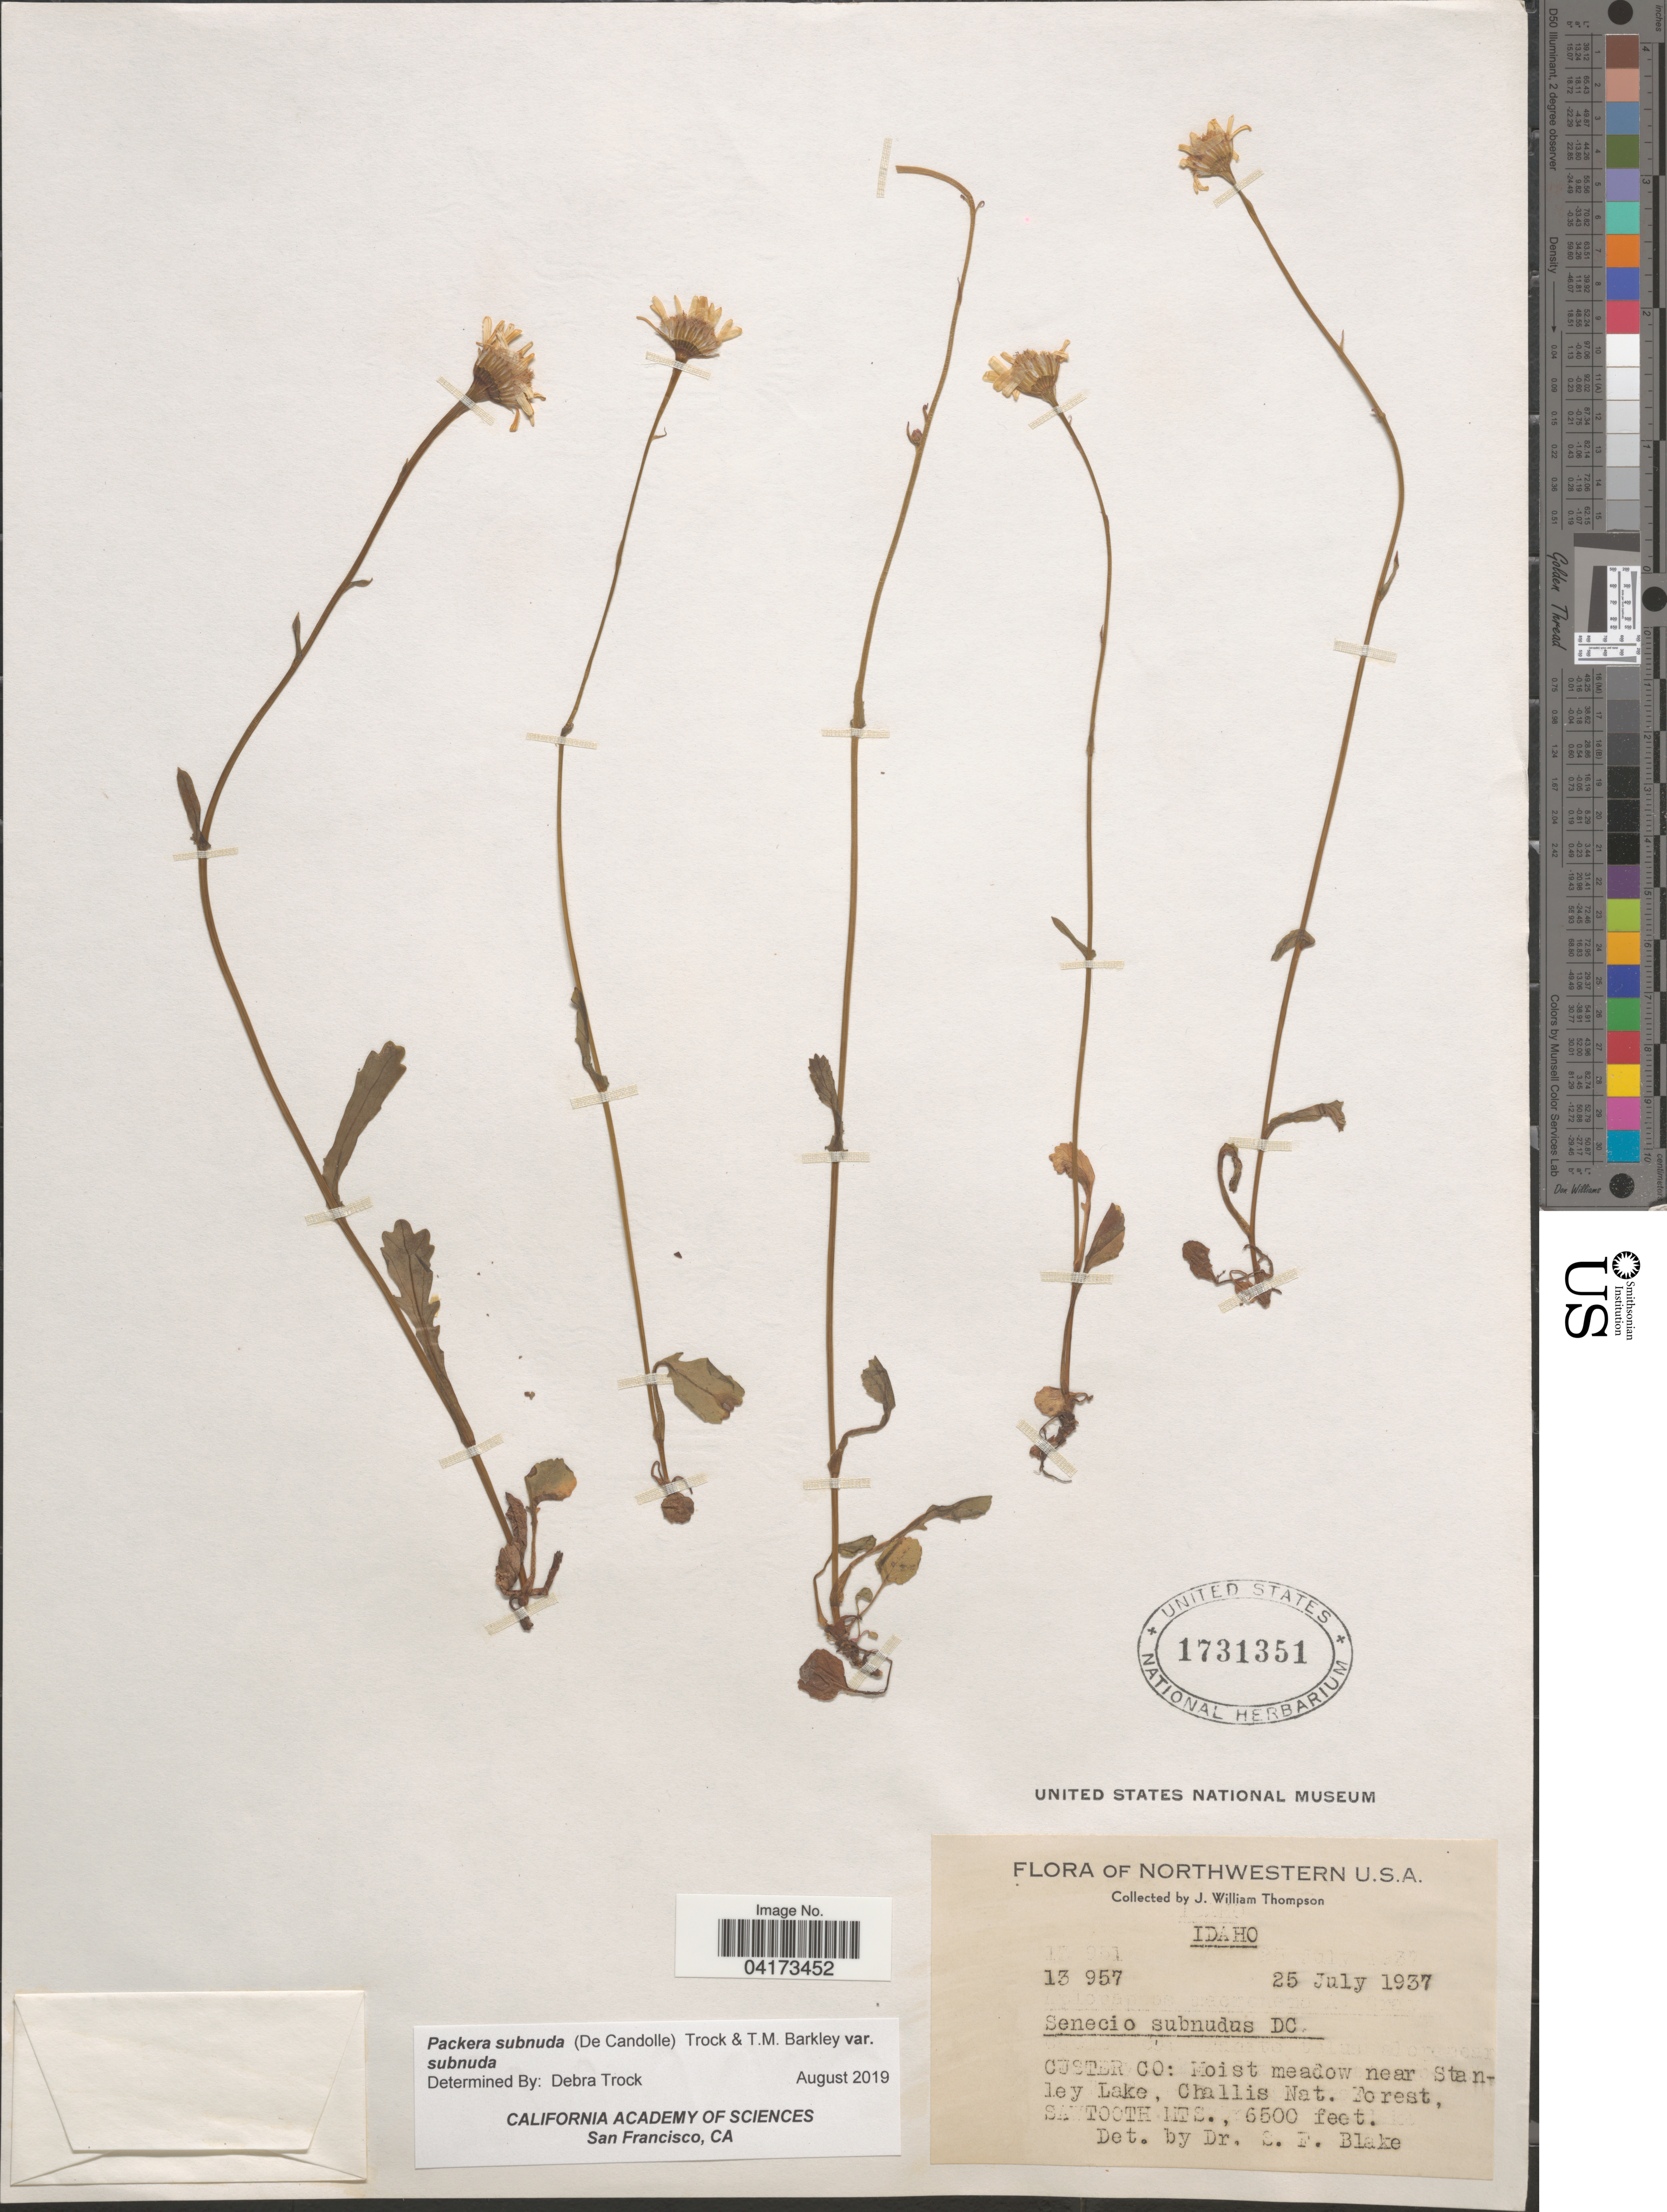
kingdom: Plantae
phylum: Tracheophyta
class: Magnoliopsida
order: Asterales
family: Asteraceae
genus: Packera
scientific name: Packera subnuda var. subnuda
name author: (DC.) Trock & T.M. Barkley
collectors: J. W. Thompson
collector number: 13957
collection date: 1937-07-25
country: United States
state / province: Idaho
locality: Northwestern U.S.A. Custer Co: Moist meadow near Stanley Lake, Challis Nat. Forest, Sawtooth Mts.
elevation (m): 1981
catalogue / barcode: US 1731351